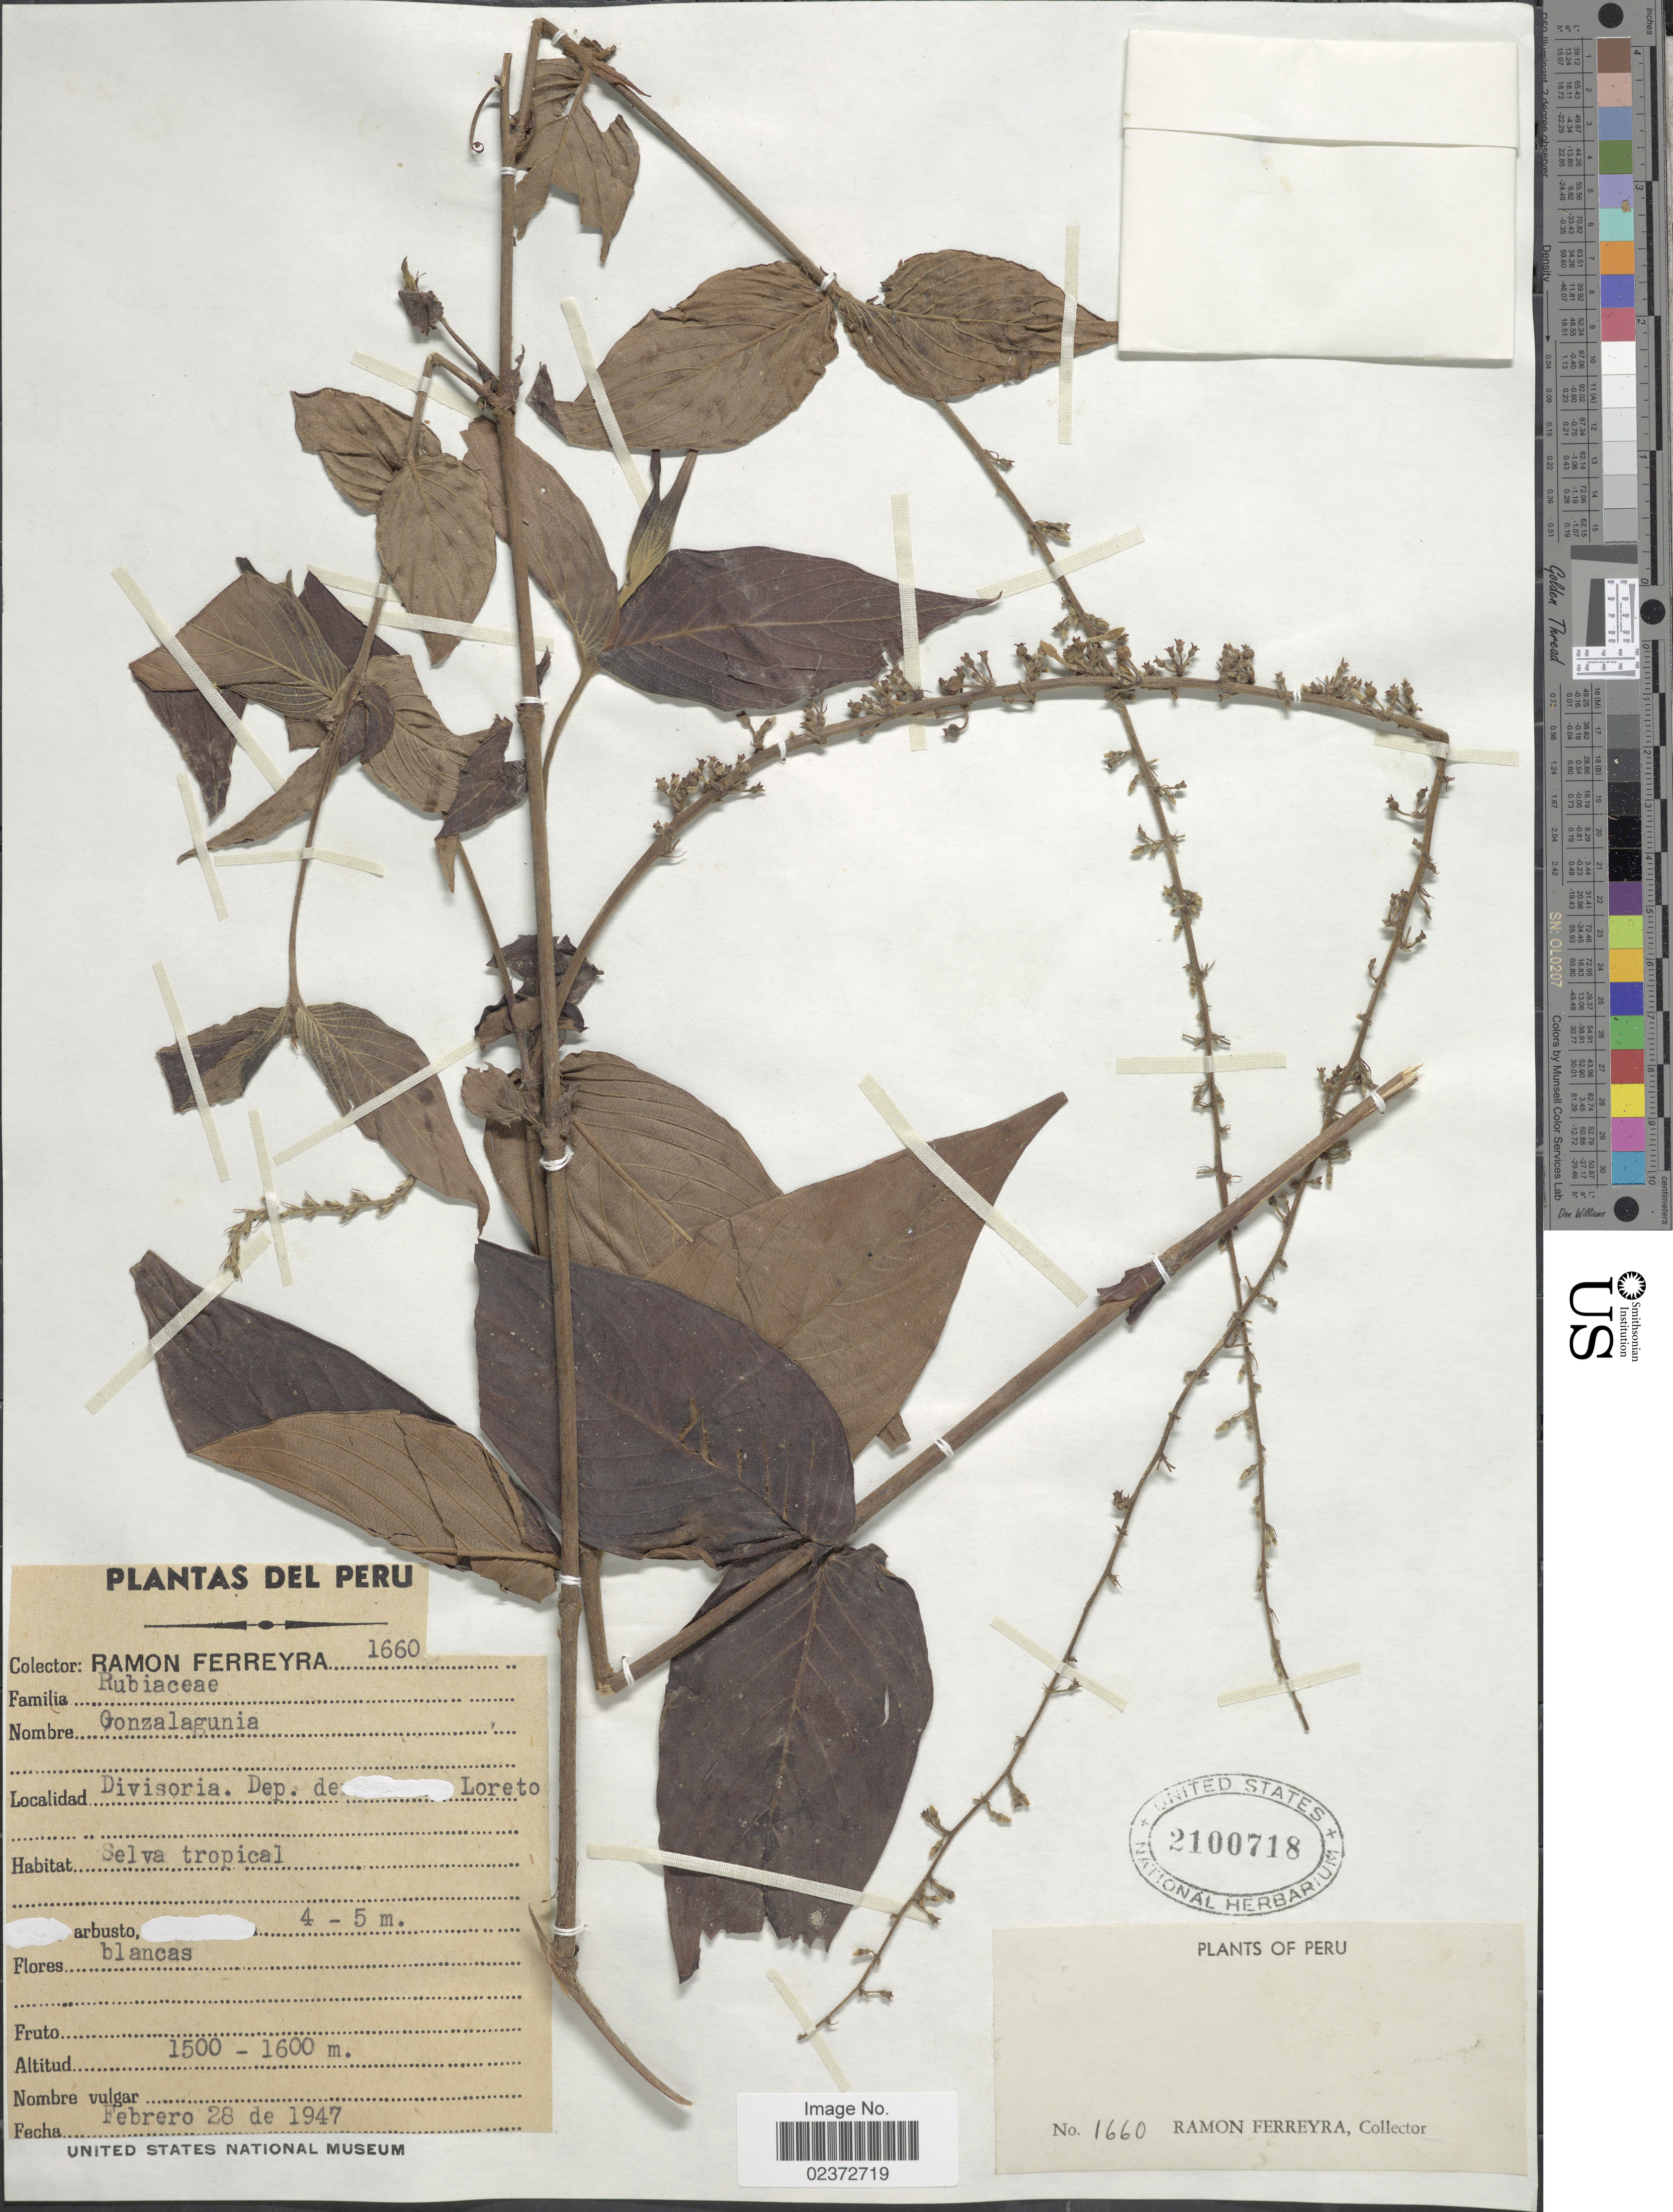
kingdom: Plantae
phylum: Tracheophyta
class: Magnoliopsida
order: Gentianales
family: Rubiaceae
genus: Gonzalagunia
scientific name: Gonzalagunia sp.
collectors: R. A. Ferreyra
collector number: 1660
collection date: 1947-02-28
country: Peru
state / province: Loreto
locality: Divisoria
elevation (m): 1500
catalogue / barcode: US 2100718